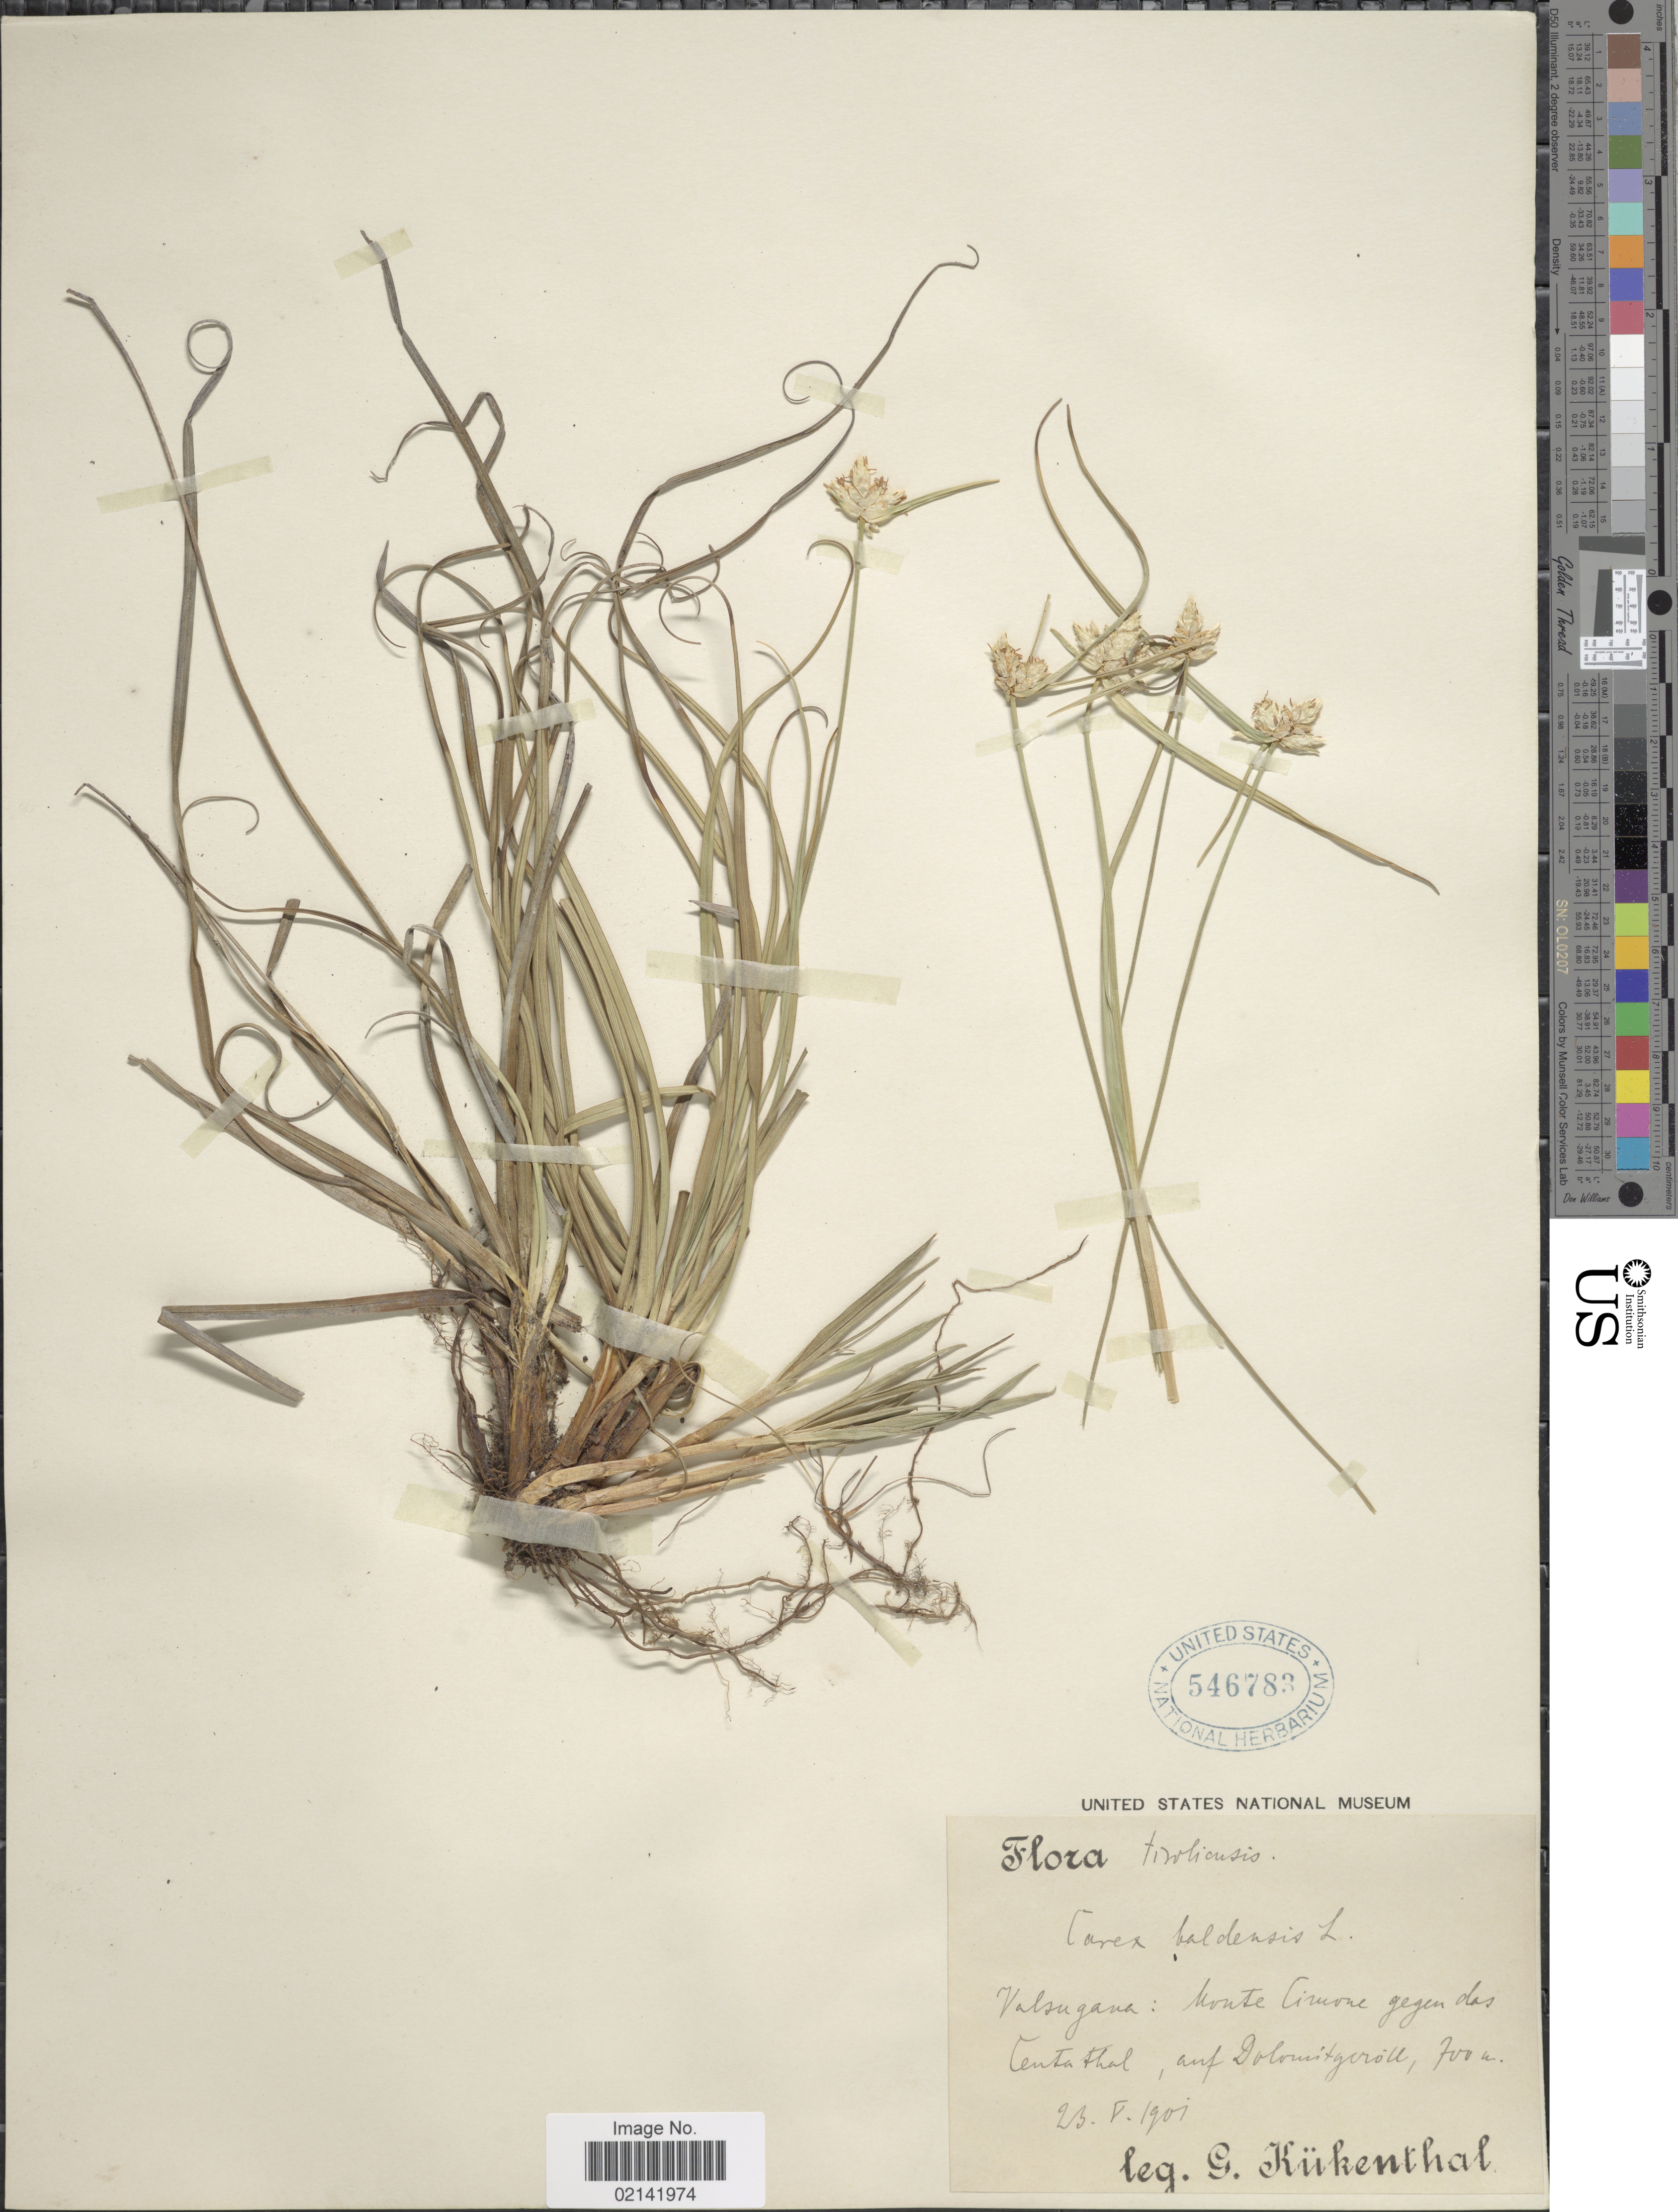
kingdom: Plantae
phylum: Tracheophyta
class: Liliopsida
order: Poales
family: Cyperaceae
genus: Carex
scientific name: Carex baldensis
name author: L.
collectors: G. Kükenthal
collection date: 1901-05-23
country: Italy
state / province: Trentino-Alto Adige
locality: Valsugana: Monte Limone gegen das Tenta thal, anf Dolomitgeroll [interpreted]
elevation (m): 700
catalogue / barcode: US 546783